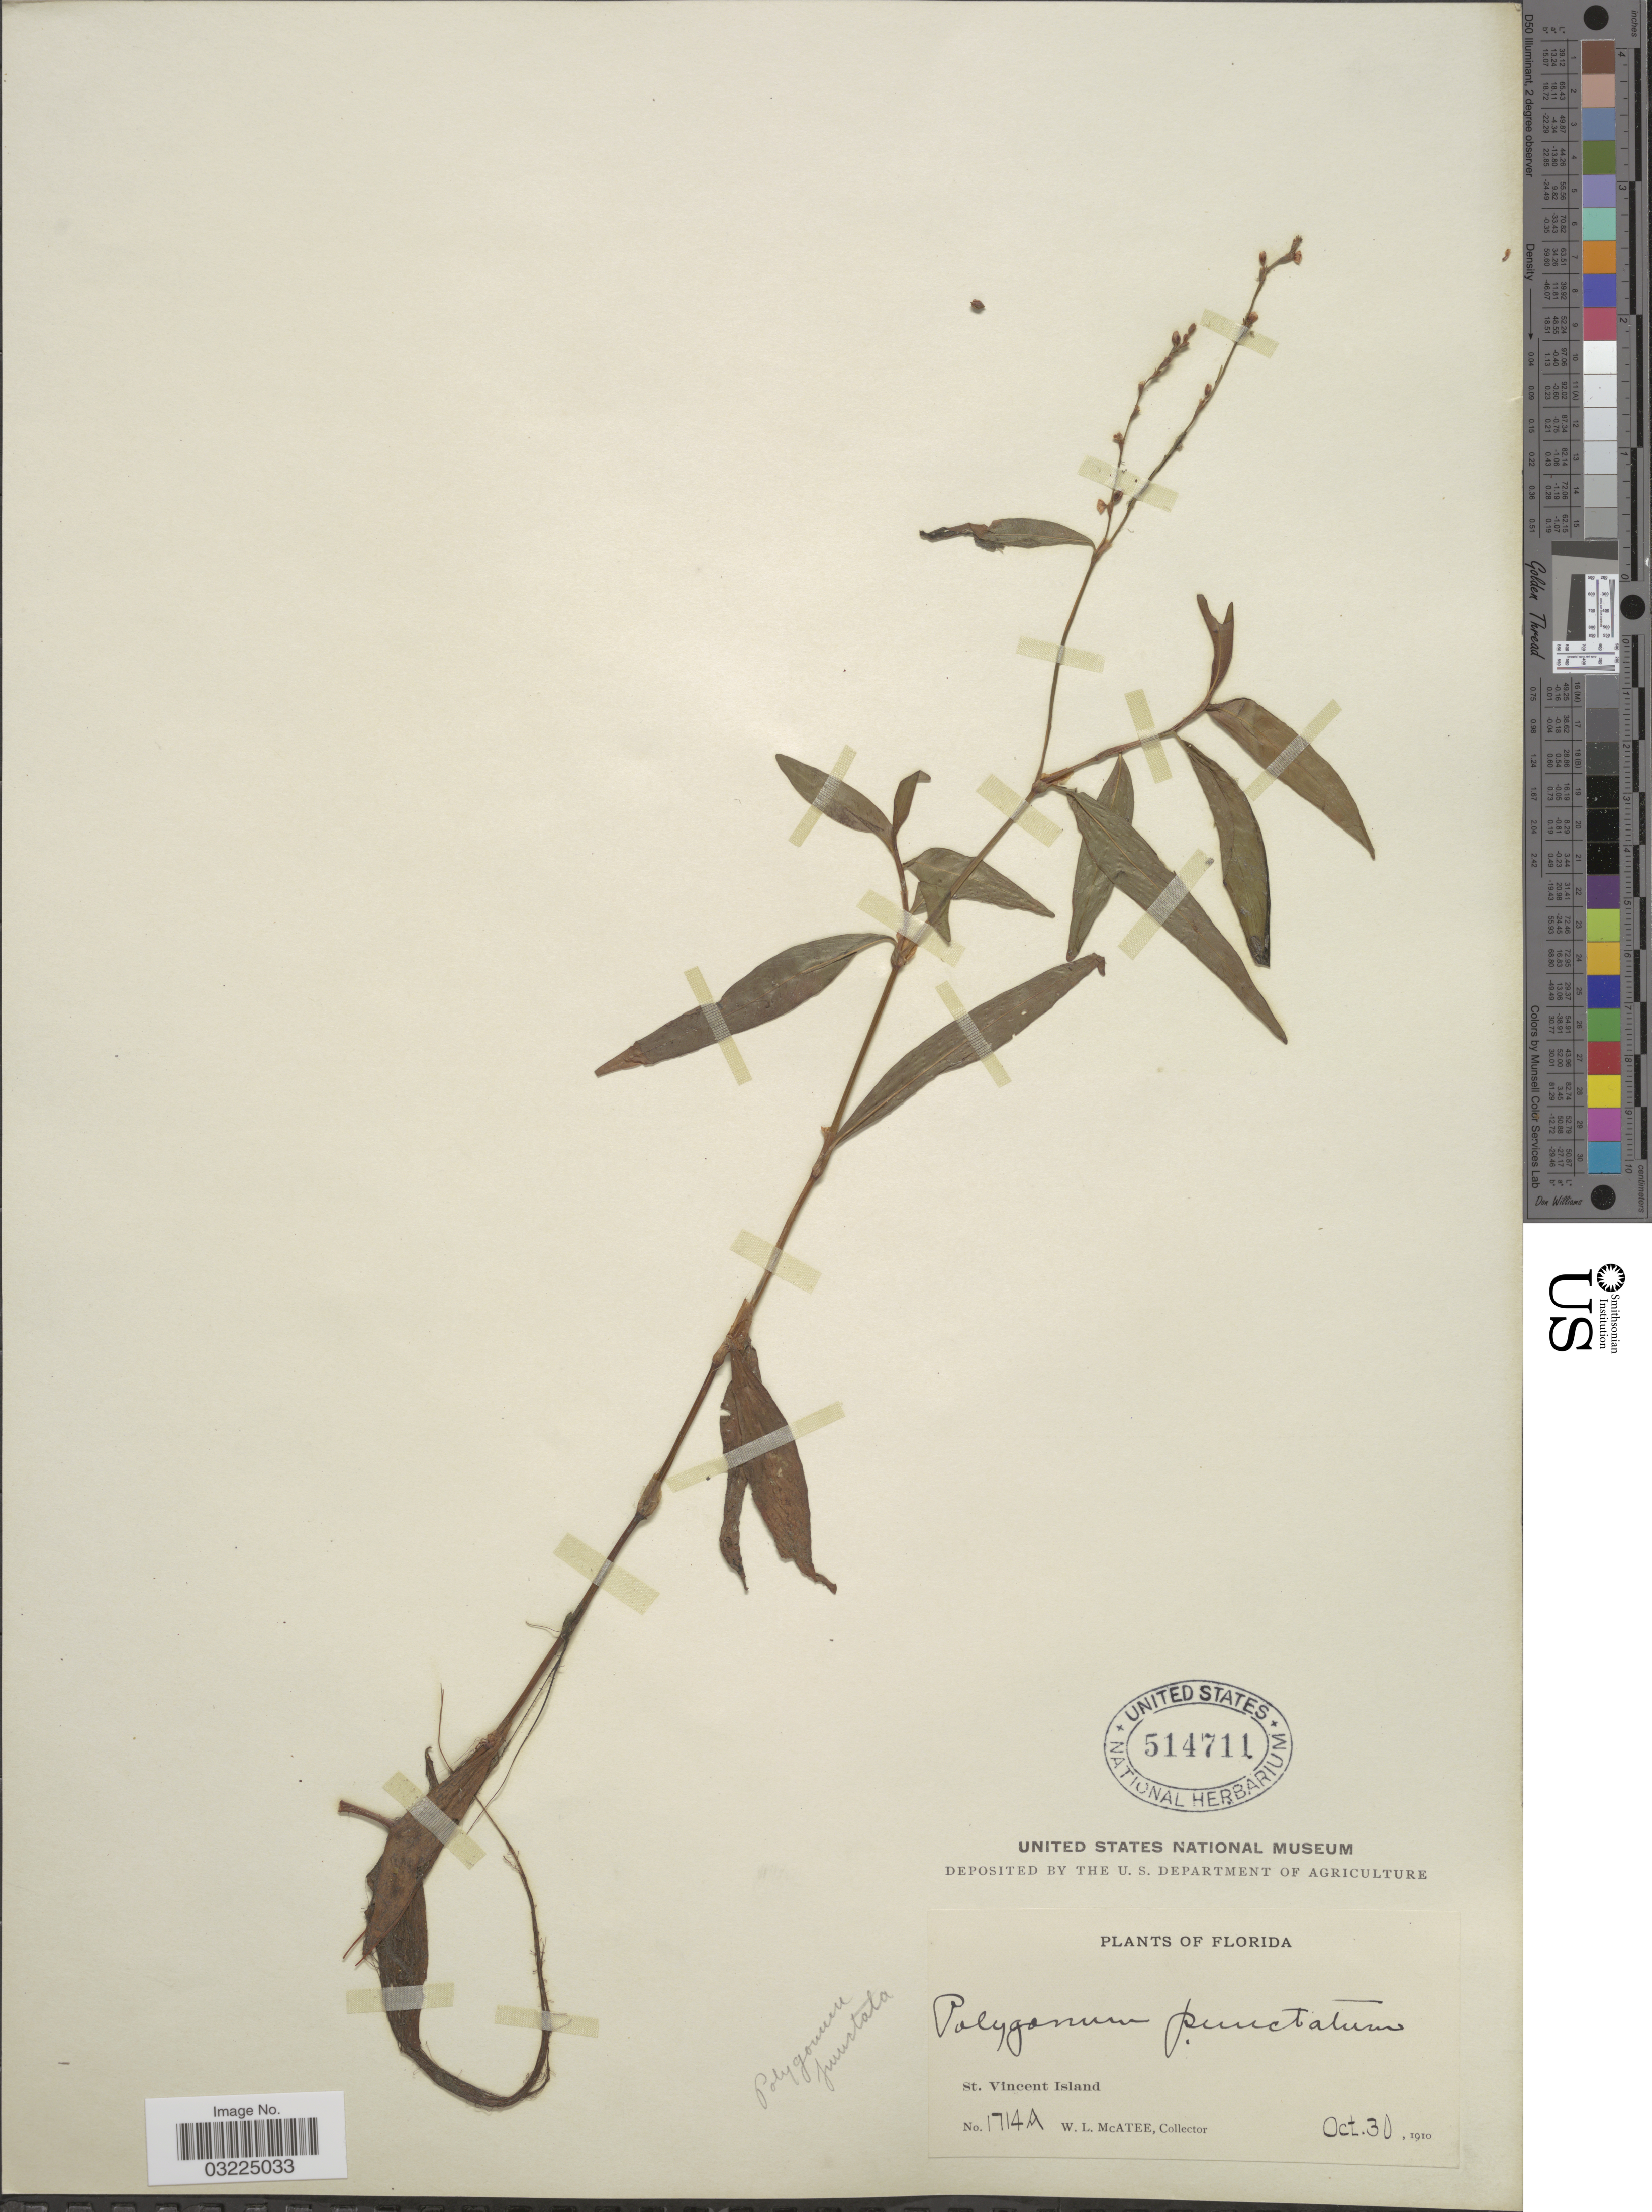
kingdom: Plantae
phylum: Tracheophyta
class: Magnoliopsida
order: Caryophyllales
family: Polygonaceae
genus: Persicaria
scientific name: Persicaria punctata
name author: (Elliott) Small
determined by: Atha, D. E.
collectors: W. McAtee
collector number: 1714A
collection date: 1910-10-30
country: United States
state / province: Florida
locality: St. Vincent Island.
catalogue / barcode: US 514711